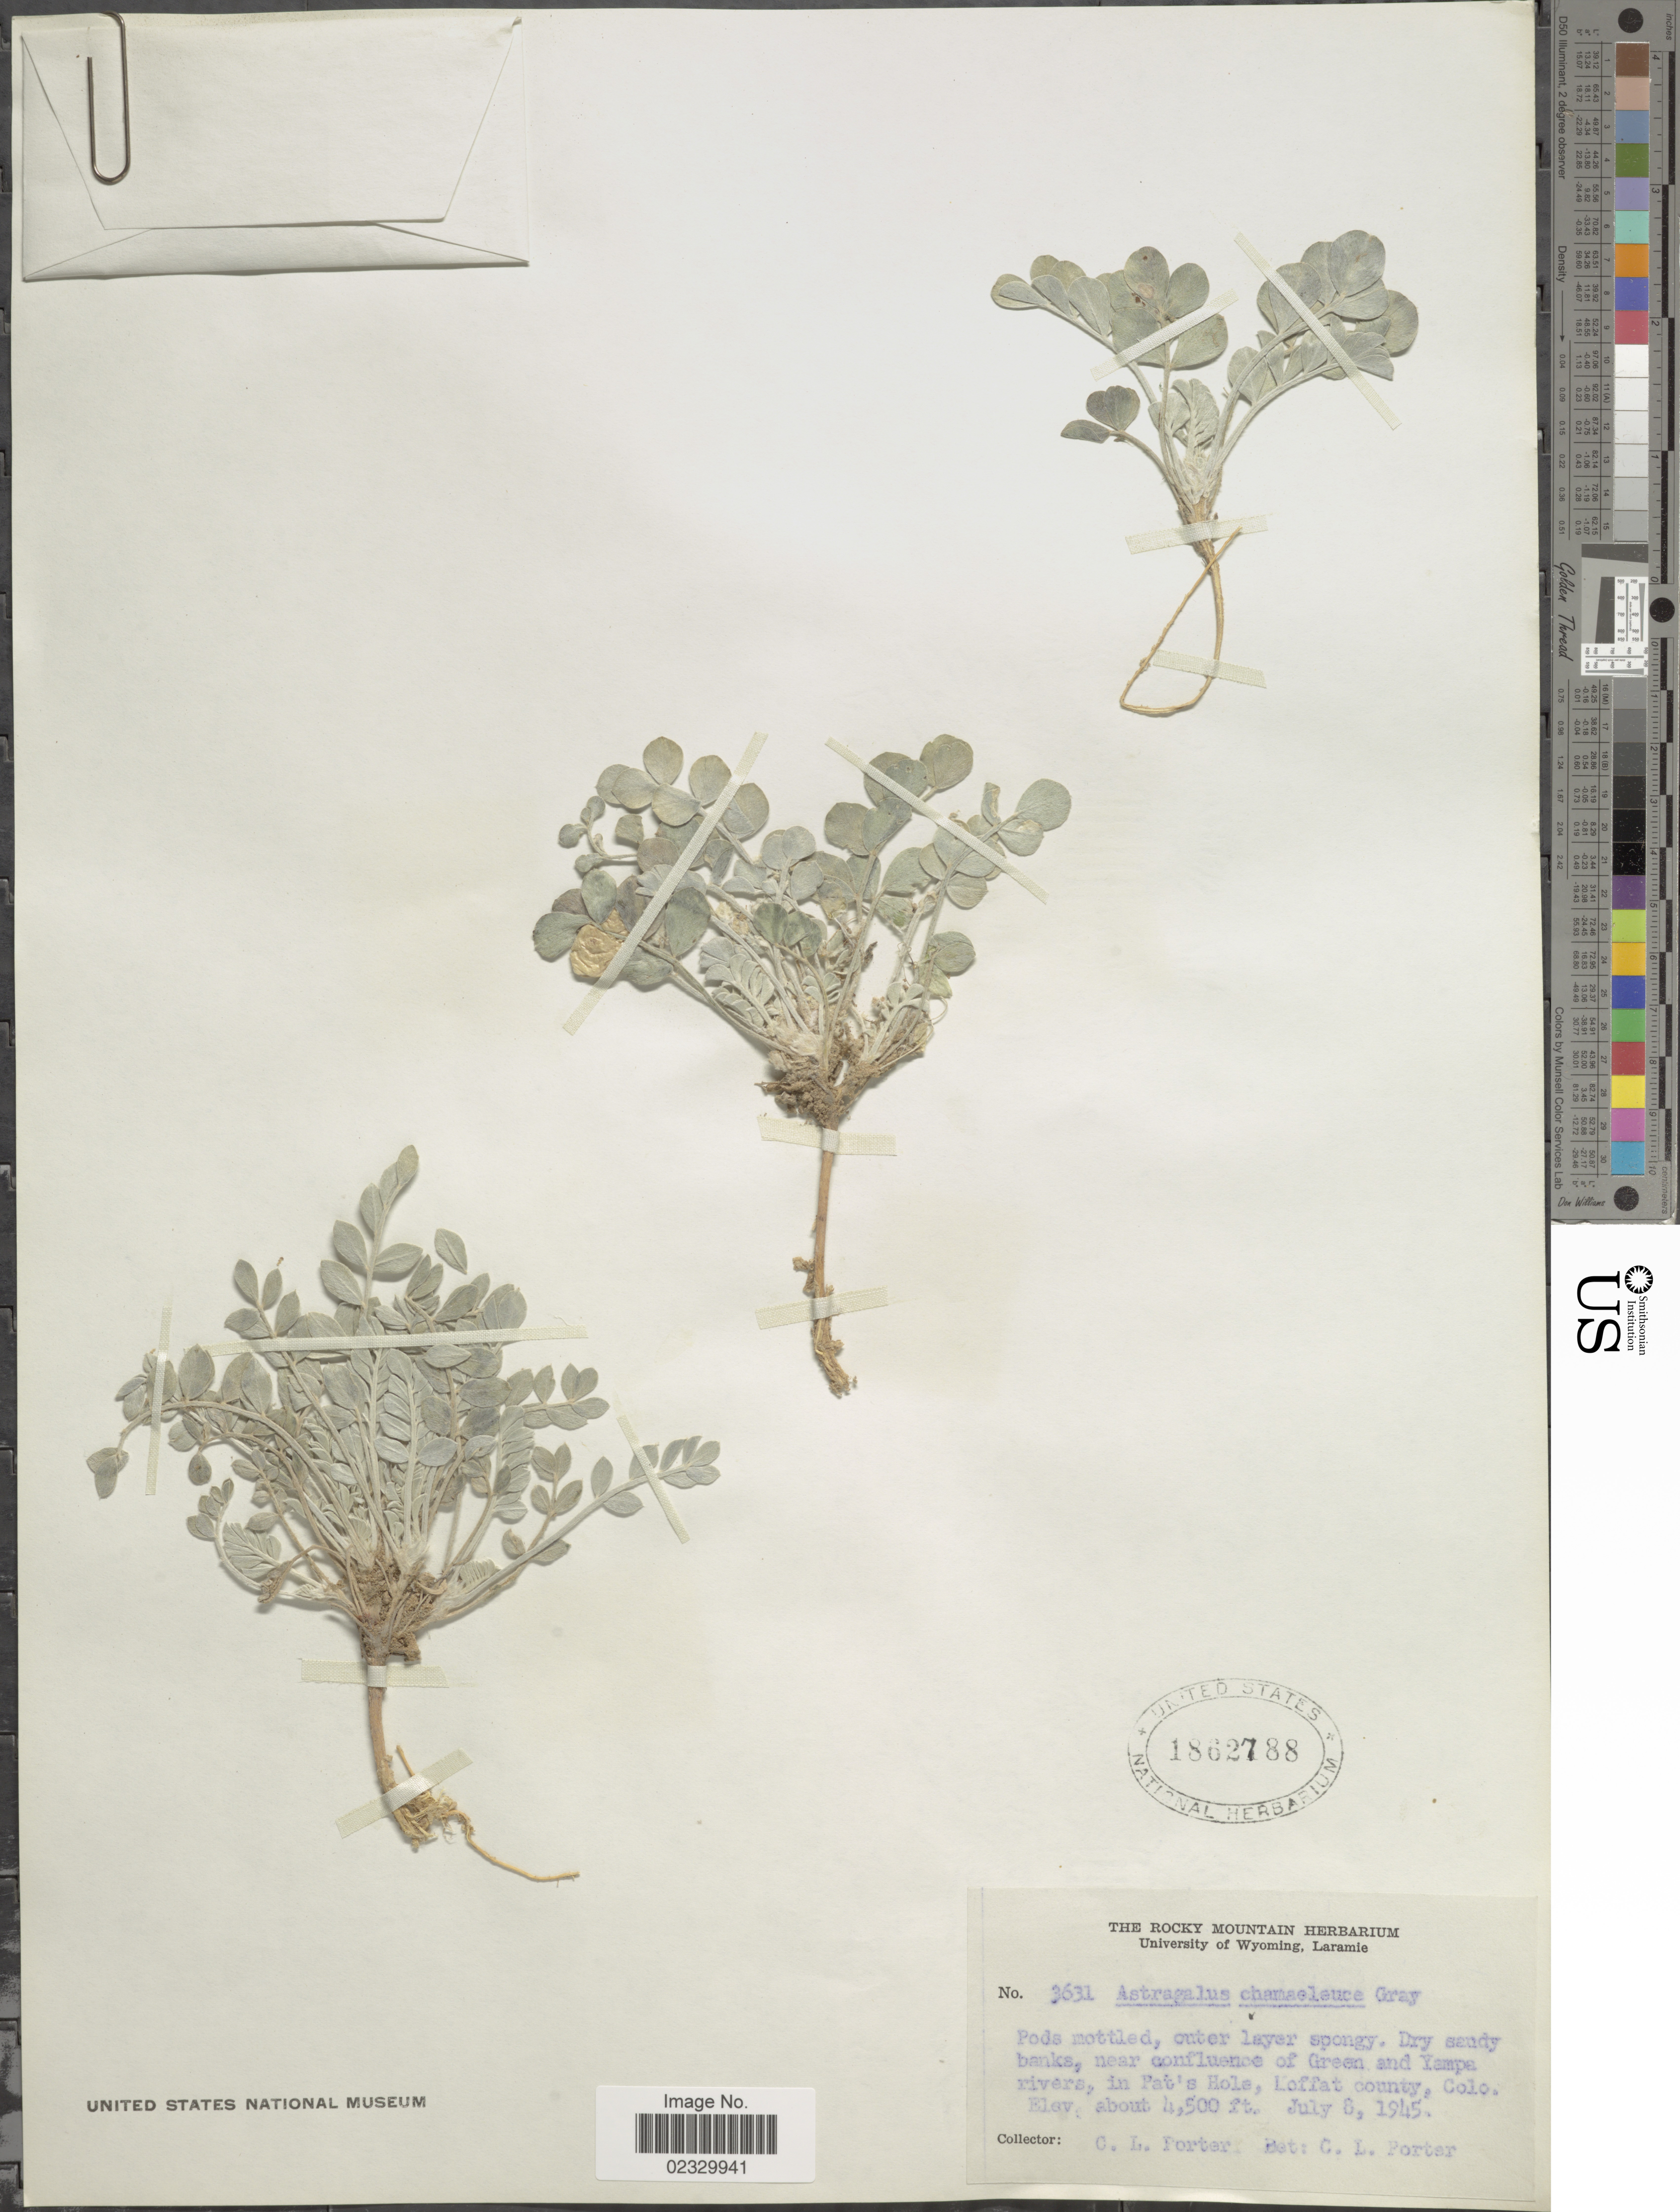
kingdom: Plantae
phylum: Tracheophyta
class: Magnoliopsida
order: Fabales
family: Fabaceae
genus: Astragalus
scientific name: Astragalus cicadae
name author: M.E. Jones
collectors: C. L. Porter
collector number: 3631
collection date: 1945-07-08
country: United States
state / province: Colorado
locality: Near confluence of Green and Yampa rivers, in Pat's Hole, Loffat county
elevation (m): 1372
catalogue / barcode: US 1862788